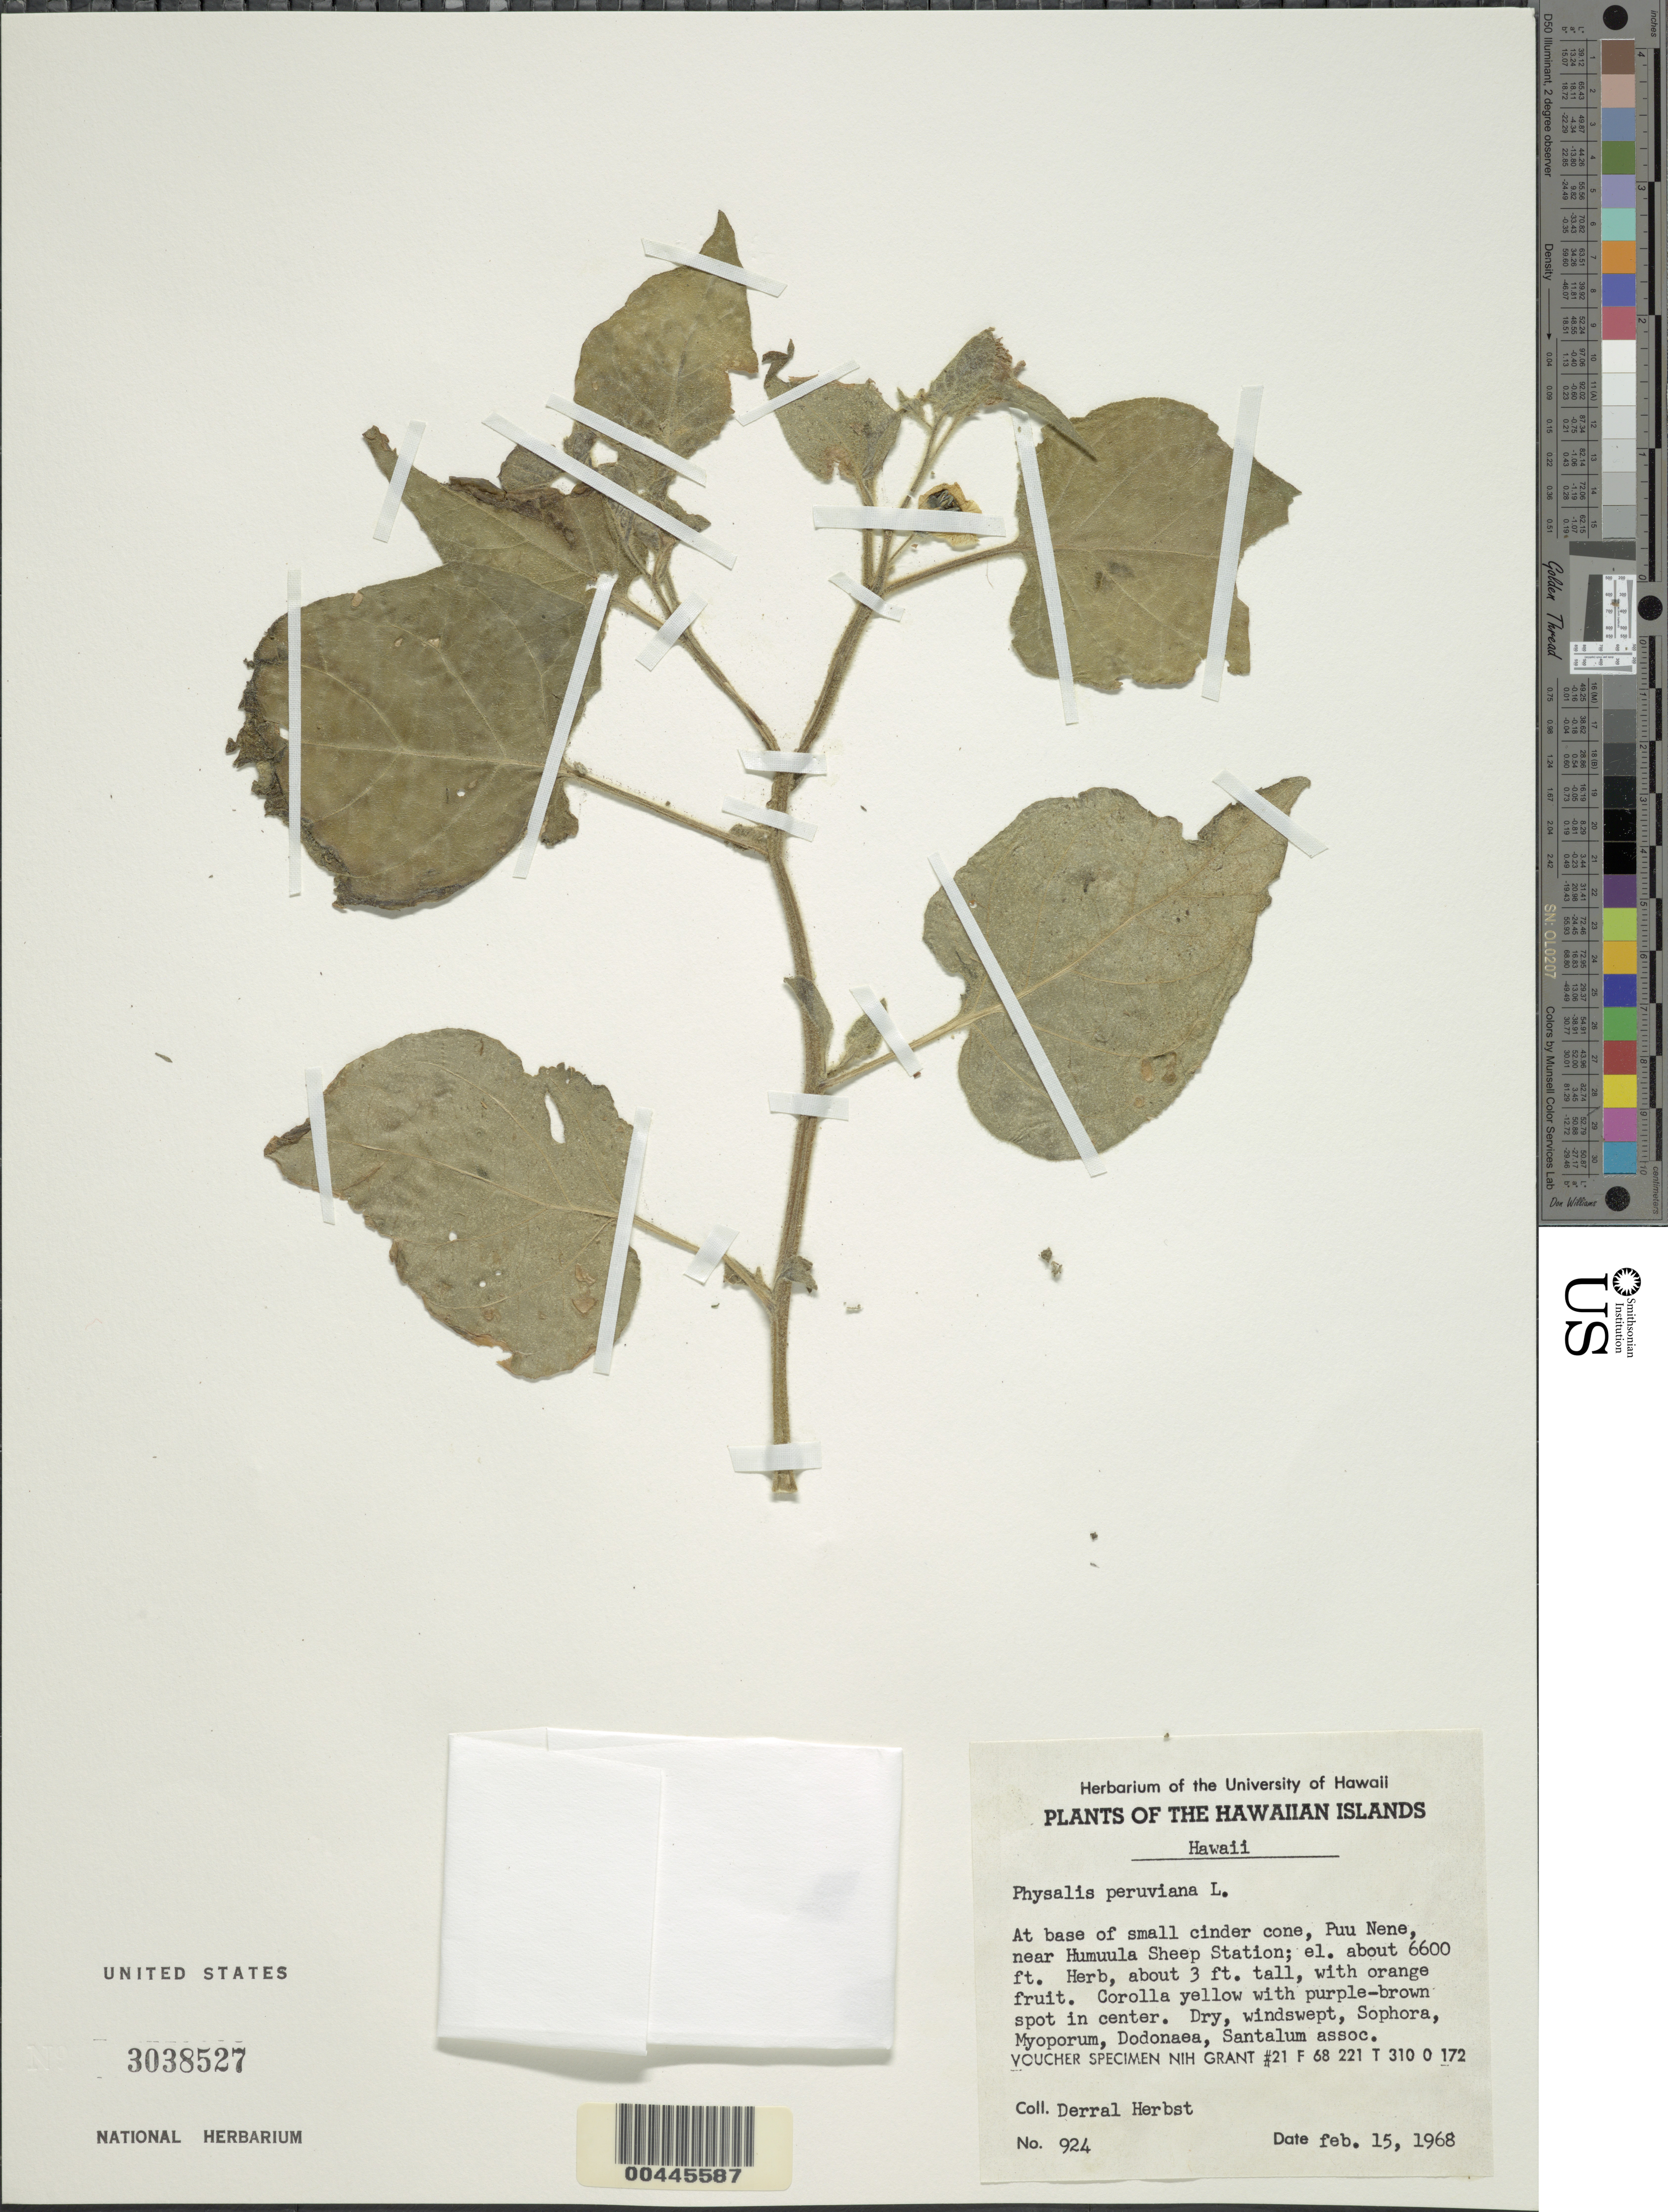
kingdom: Plantae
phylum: Tracheophyta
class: Magnoliopsida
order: Solanales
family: Solanaceae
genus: Physalis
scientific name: Physalis peruviana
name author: L.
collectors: D. R. Herbst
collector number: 924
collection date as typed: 15 Feb 1968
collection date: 1968-02-15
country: United States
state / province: Hawaii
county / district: Hawaii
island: Hawaii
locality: At vase of small cinder cone, Puu Nene, near Humuula Sheep Station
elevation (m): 2012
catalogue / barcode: US 3038527